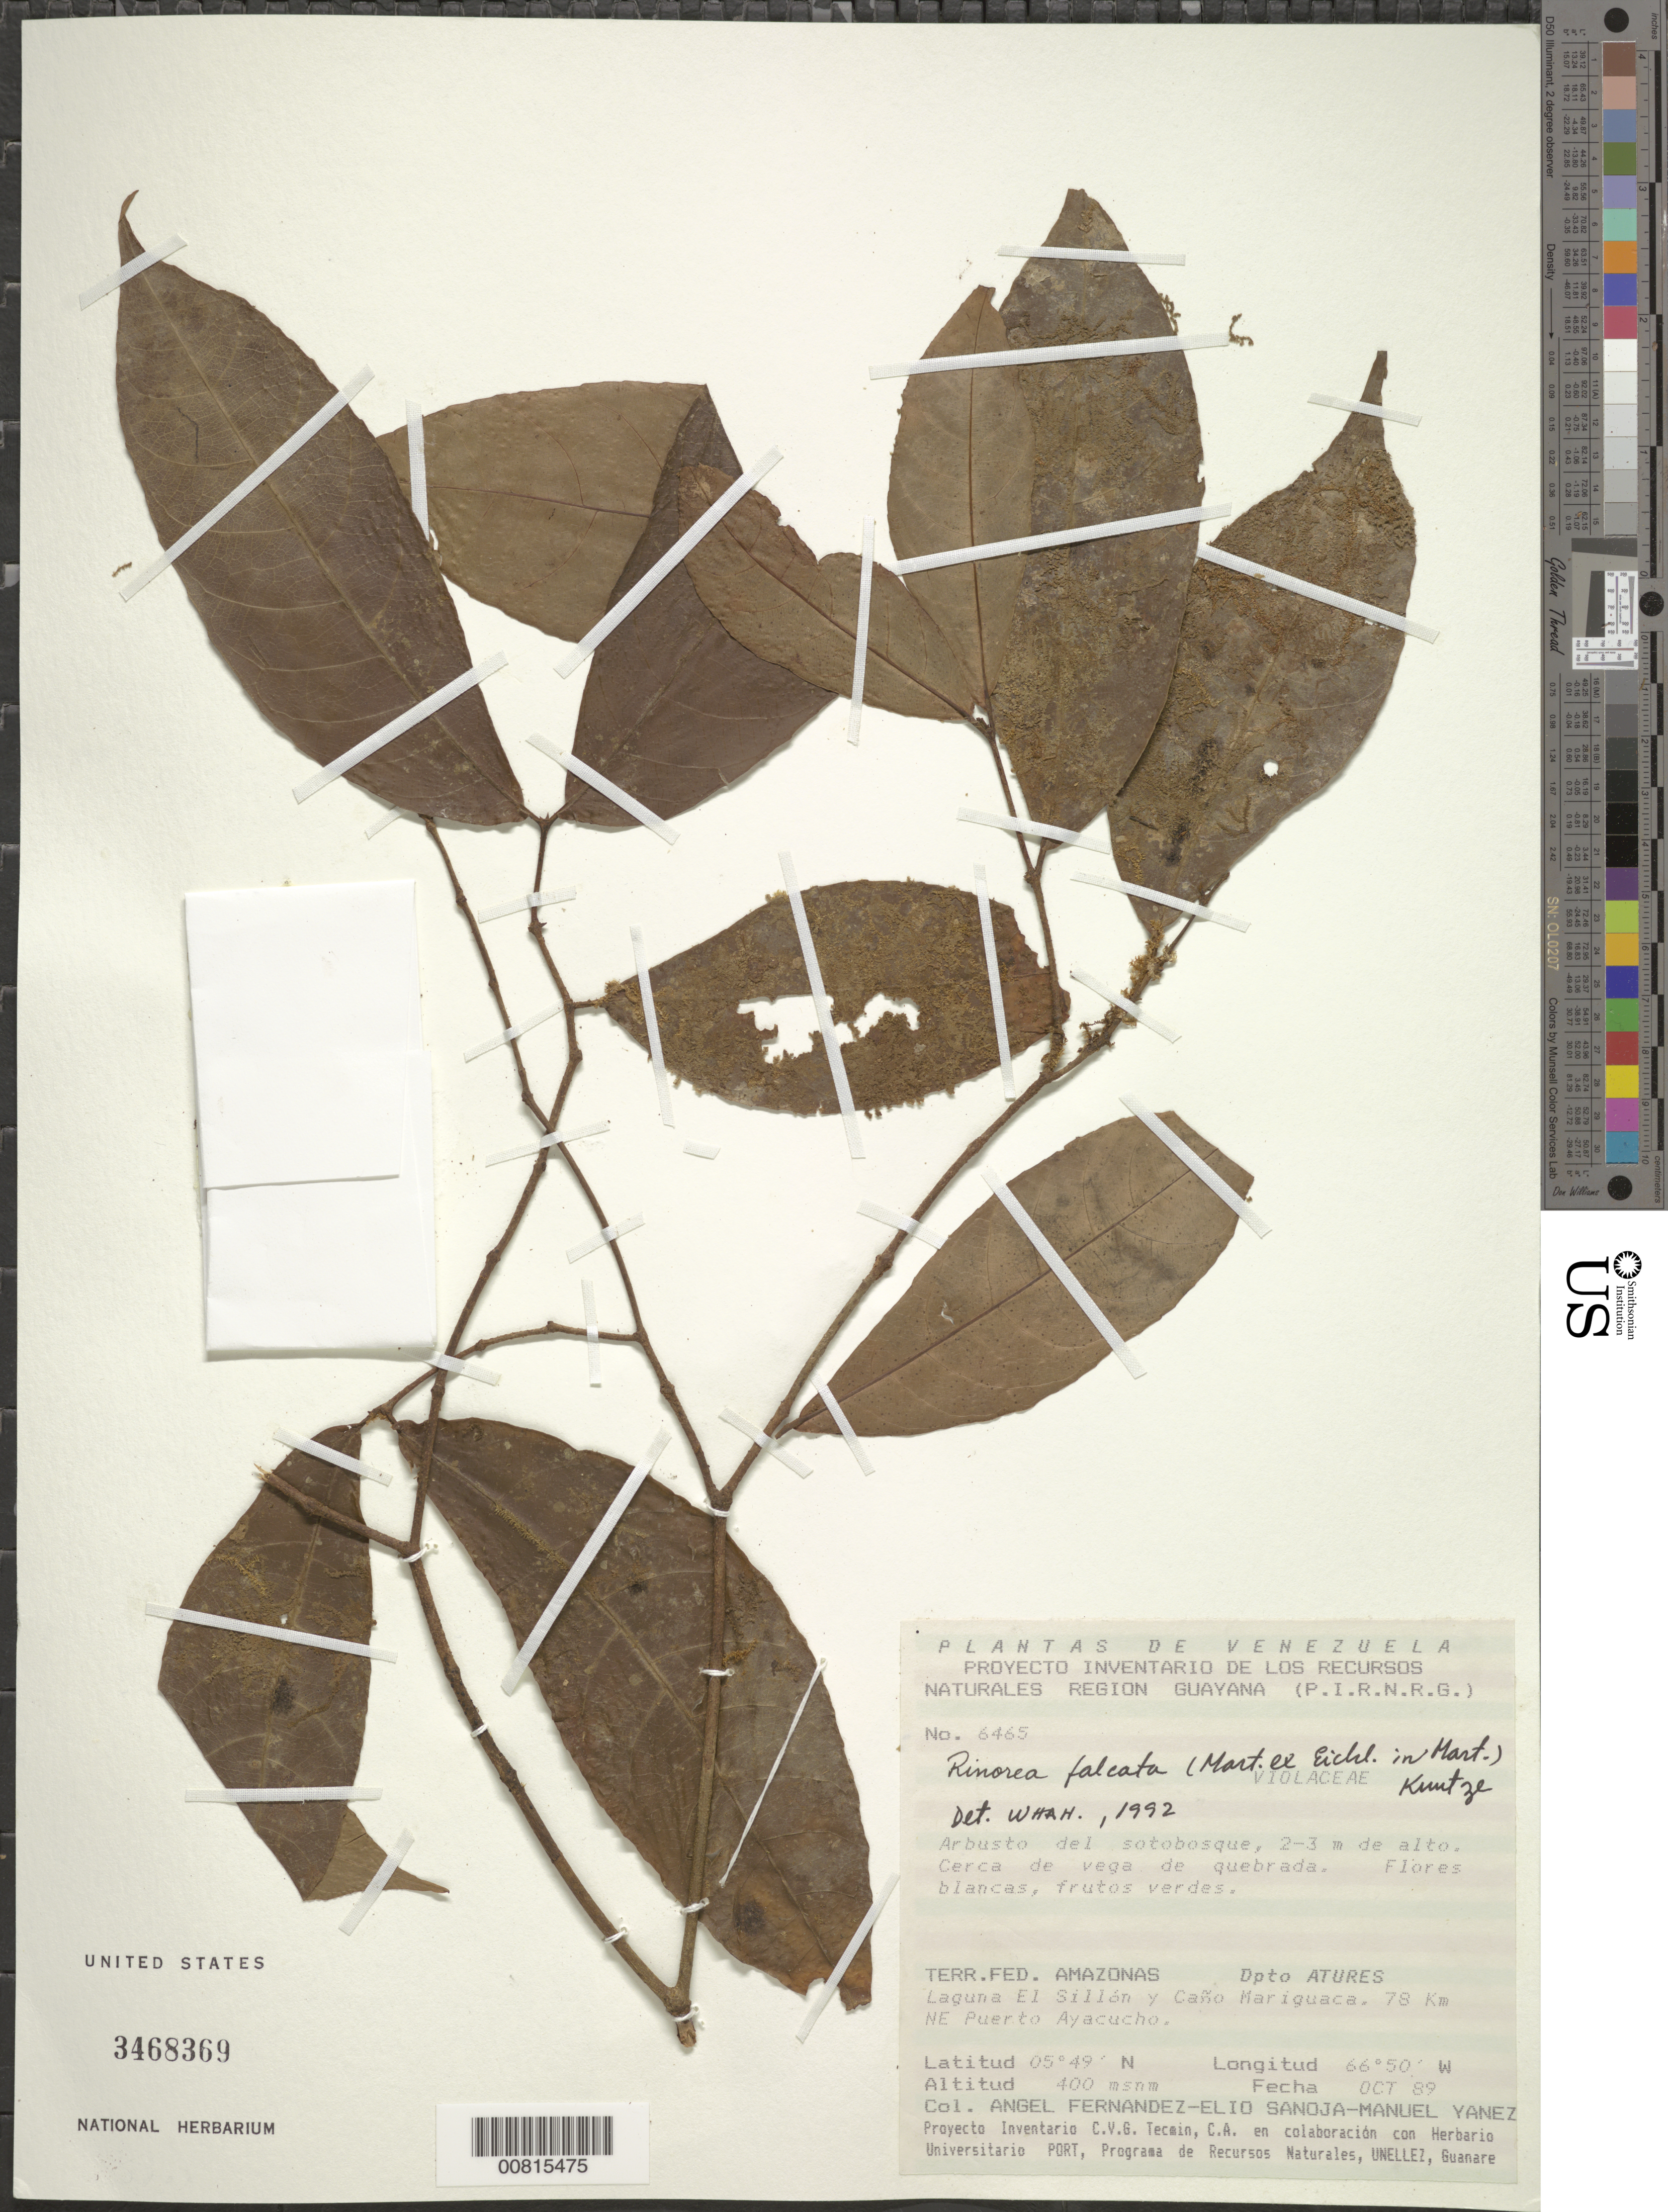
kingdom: Plantae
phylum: Tracheophyta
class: Magnoliopsida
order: Malpighiales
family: Violaceae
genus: Rinorea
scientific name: Rinorea lindeniana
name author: (Tul.) Kuntze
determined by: Hoyos-Gomez, S. E.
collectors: A. Fernández, E. Sanoja & M. Yanez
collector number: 6465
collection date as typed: Oct-89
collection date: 1989-10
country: Venezuela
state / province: Amazonas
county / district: Atures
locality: Laguna el Sillón y Caño Mariguaca, 78 km NE Puerto Ayacucho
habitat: Sotobosque; cerca de vega de quebrada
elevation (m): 400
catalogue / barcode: US 3468369